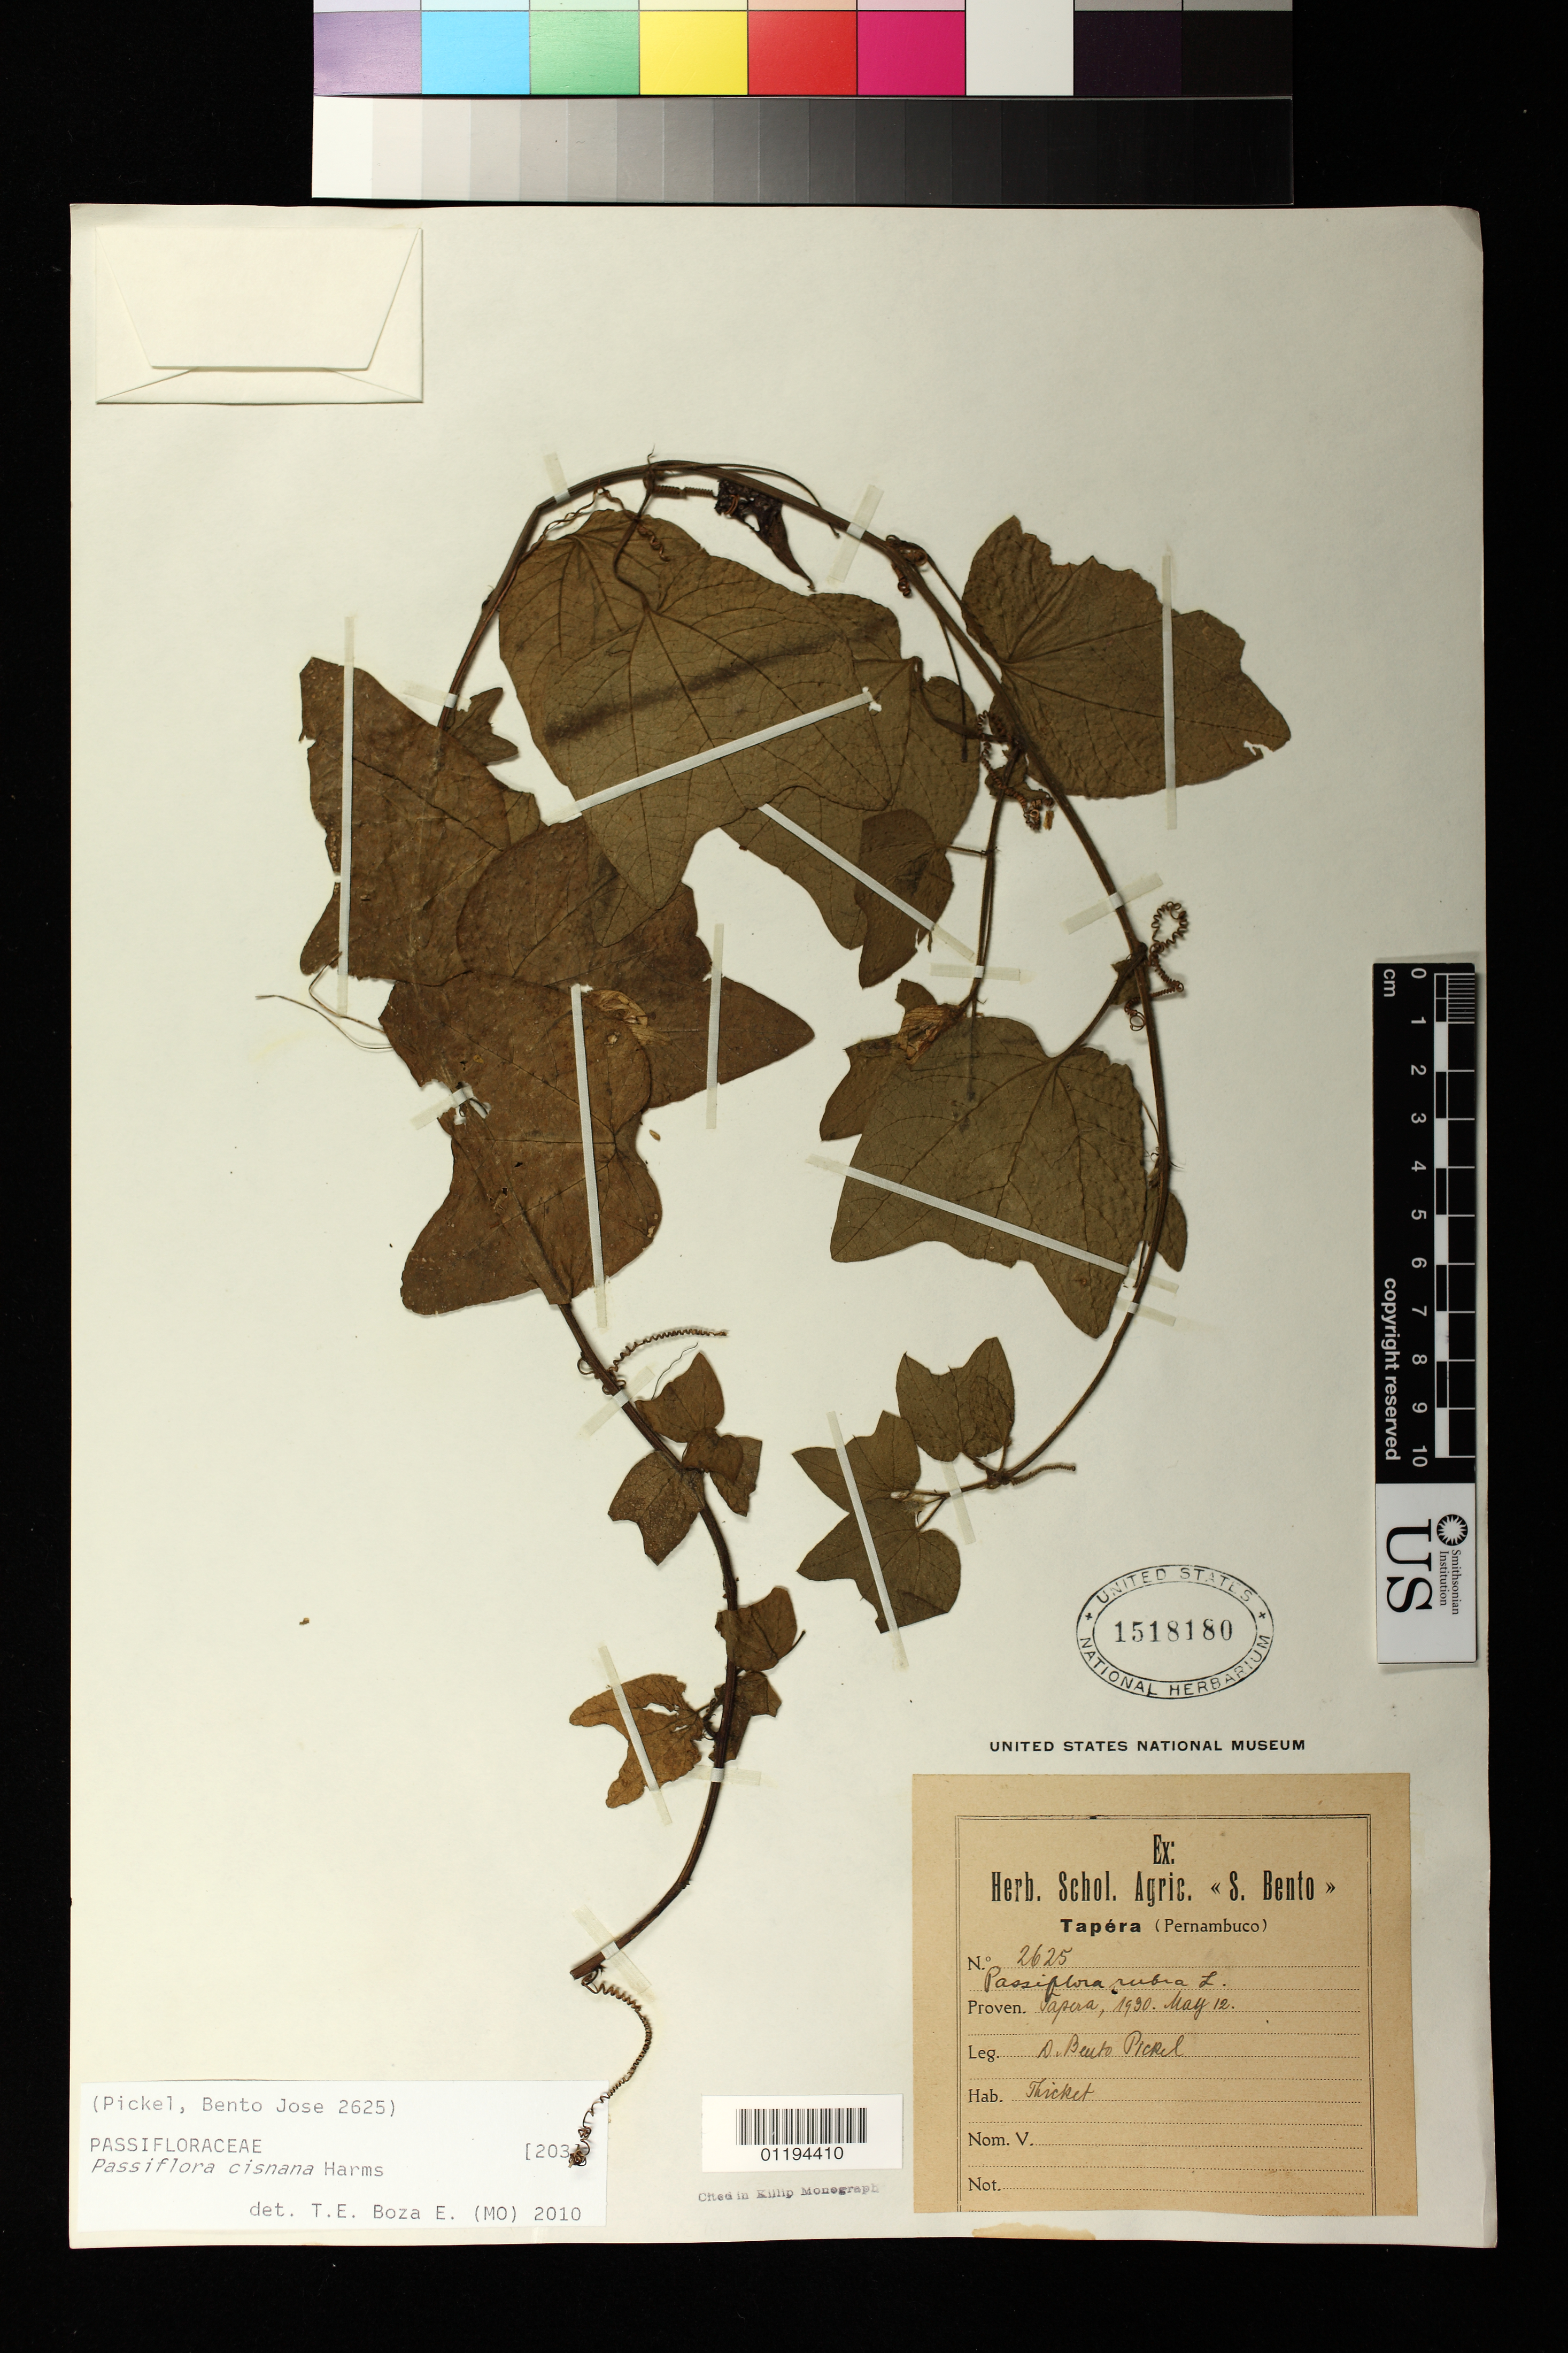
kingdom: Plantae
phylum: Tracheophyta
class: Magnoliopsida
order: Malpighiales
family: Passifloraceae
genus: Passiflora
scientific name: Passiflora cisnana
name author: Harms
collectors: B. J. Pickel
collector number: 2625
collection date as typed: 05 Dec 1930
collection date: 1930-12-05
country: Brazil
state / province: Pernambuco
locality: Tapera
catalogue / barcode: US 1518180